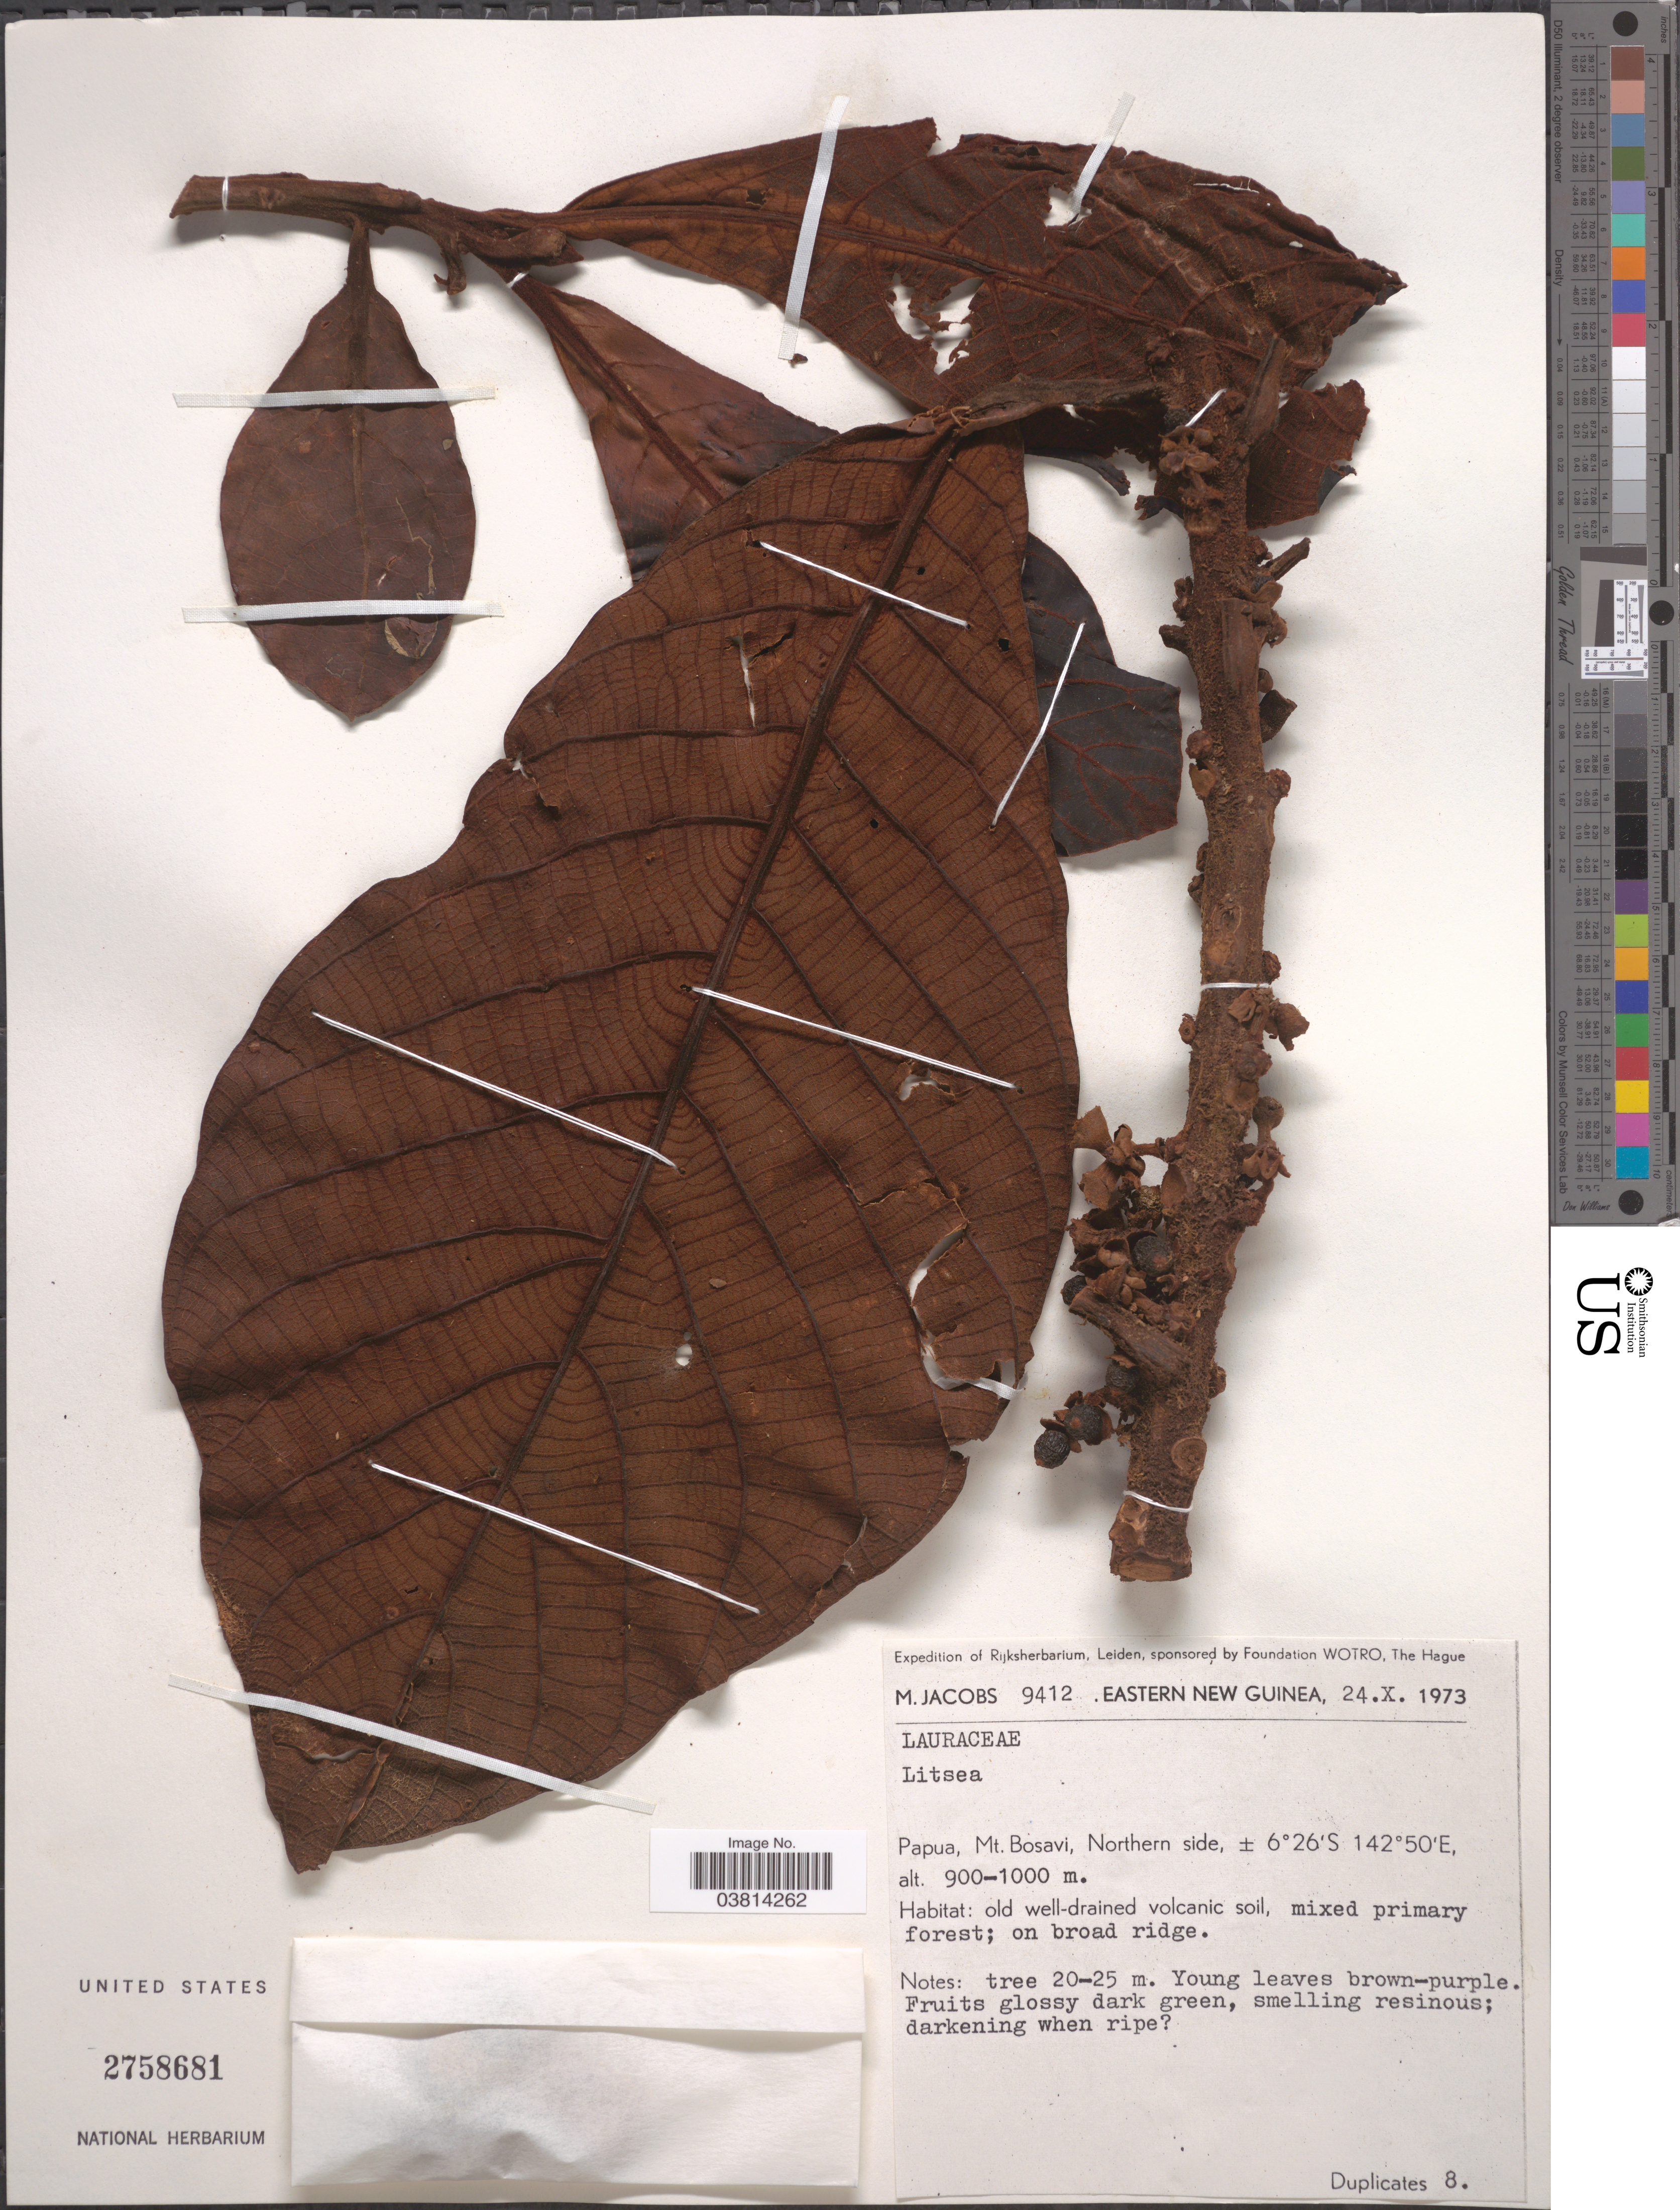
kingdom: Plantae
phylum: Tracheophyta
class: Magnoliopsida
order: Laurales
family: Lauraceae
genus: Litsea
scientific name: Litsea sp.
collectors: M. Jacobs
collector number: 9412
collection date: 1973-10-24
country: Papua New Guinea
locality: Eastern New Guinea. Papua, Mt. Bosavi, Northern side. On broad ridge.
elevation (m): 900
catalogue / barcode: US 2758681